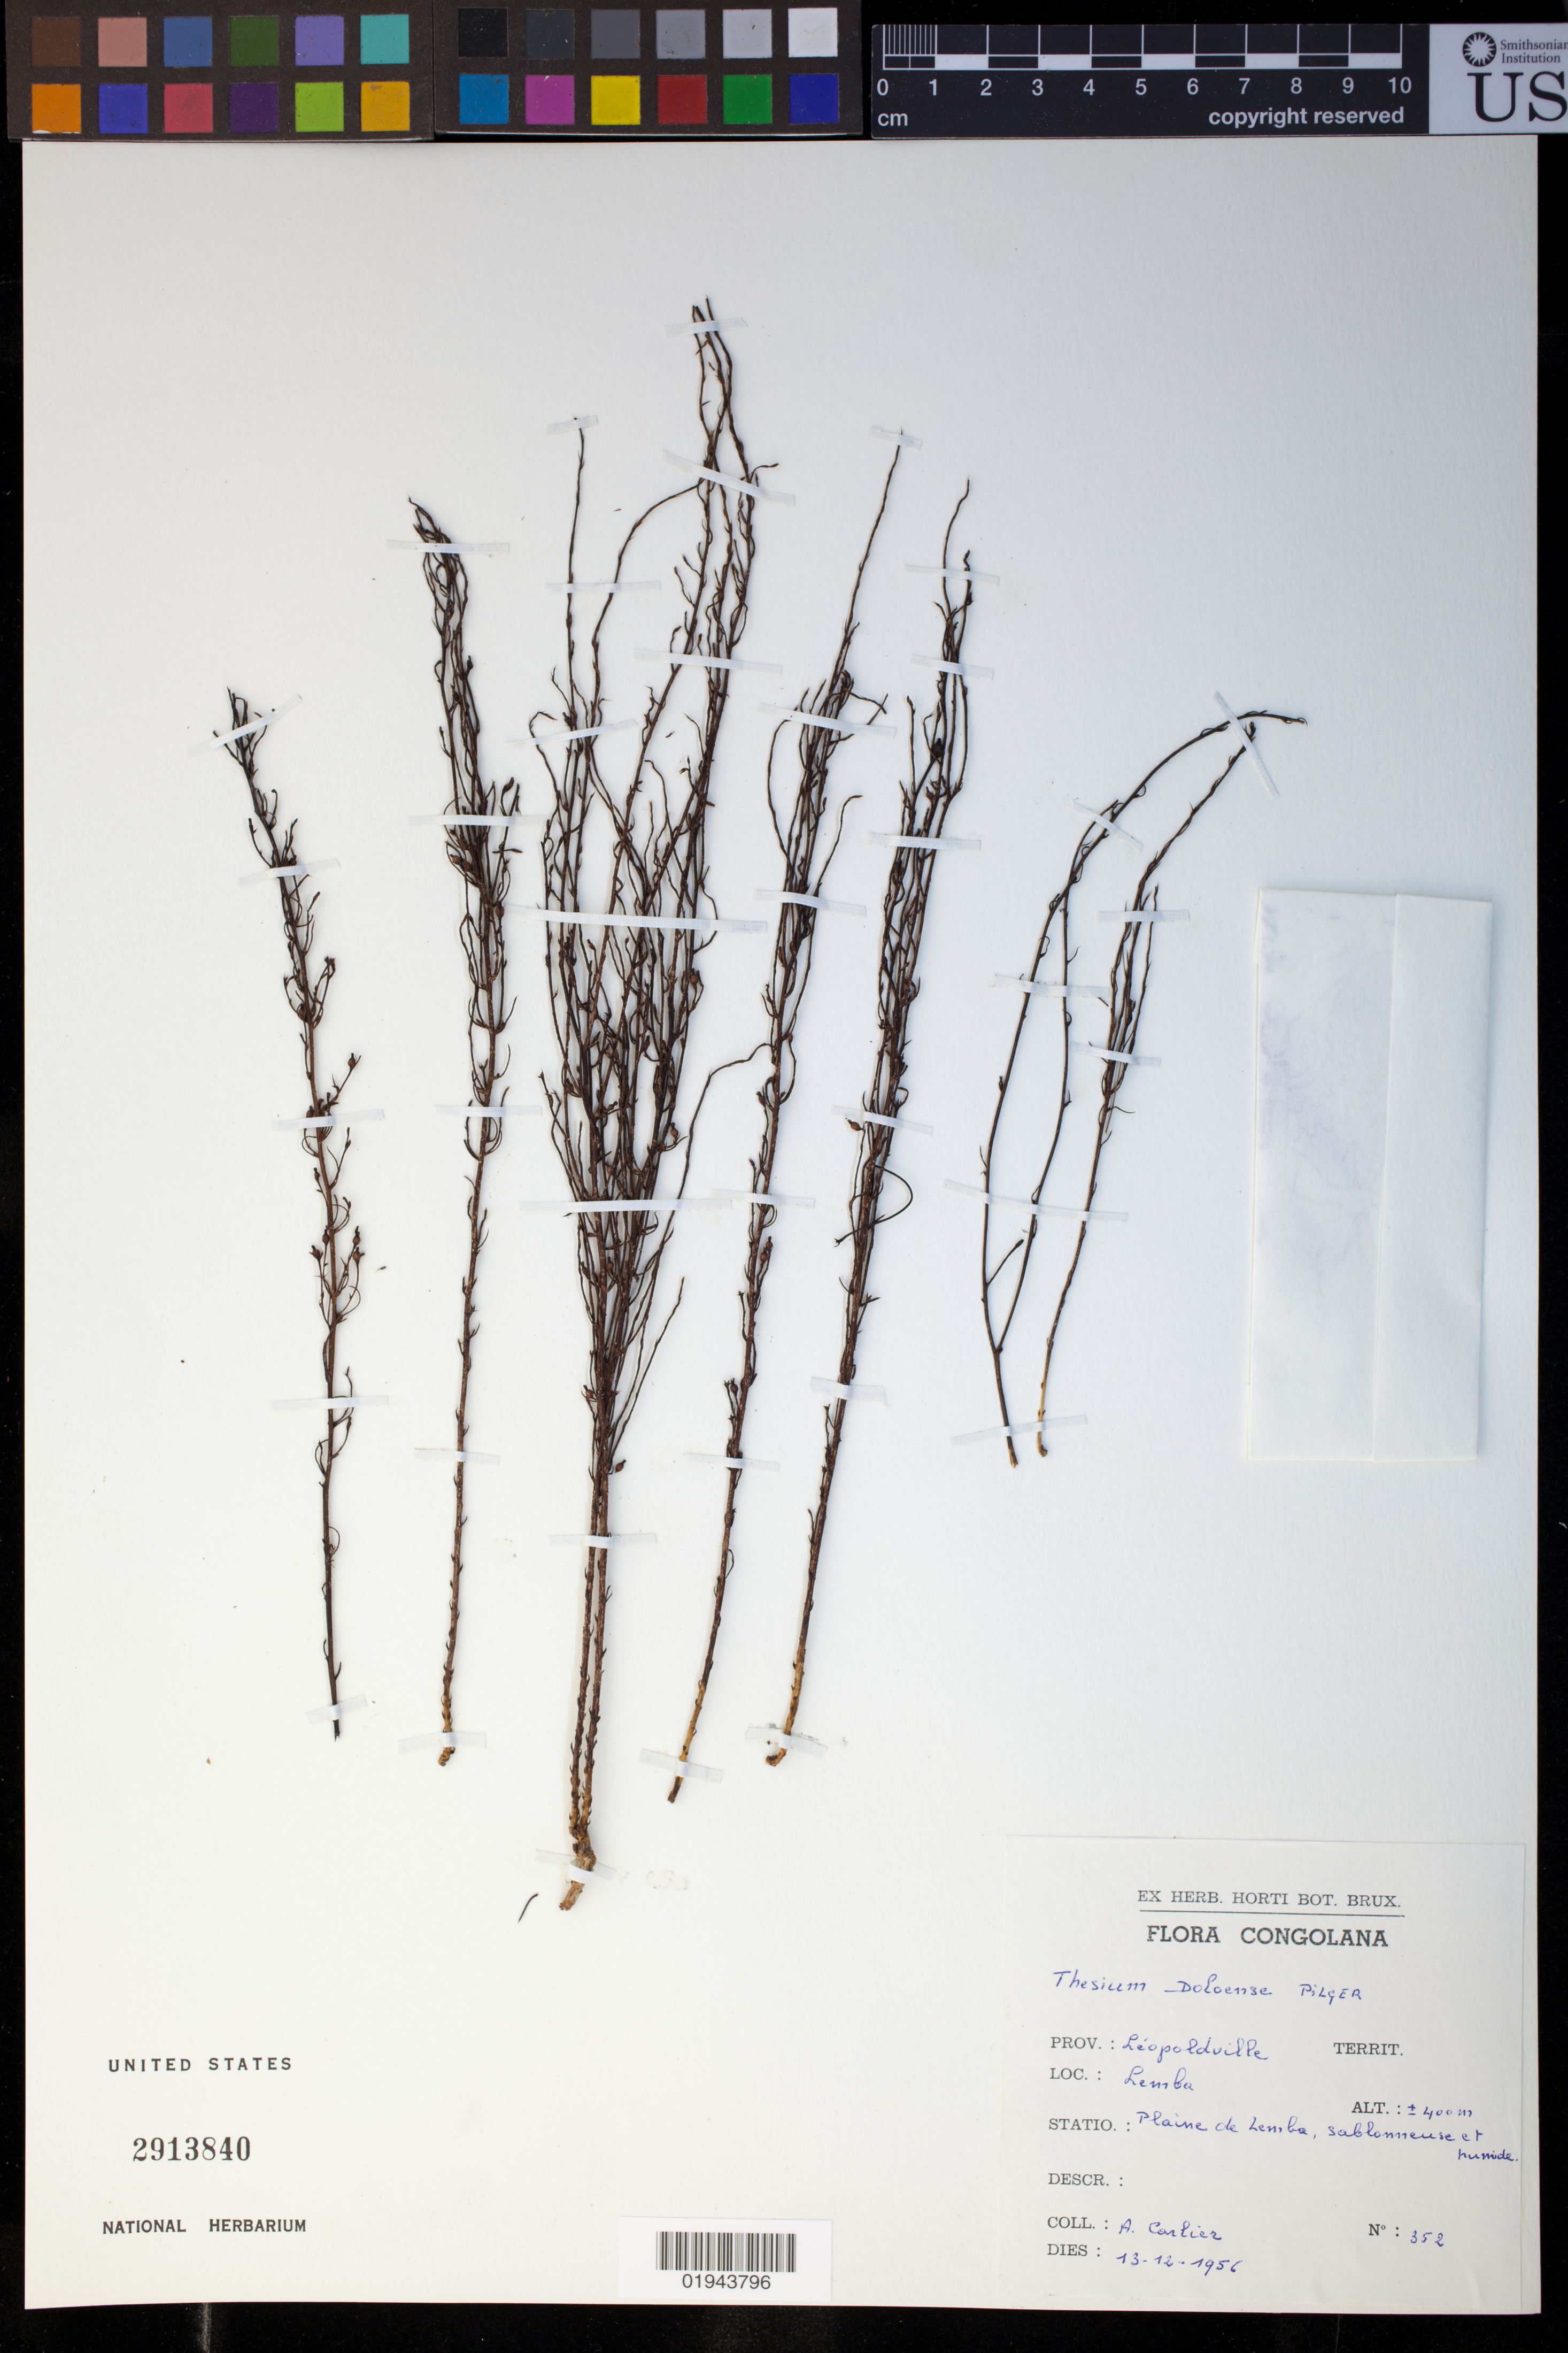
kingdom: Plantae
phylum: Tracheophyta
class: Magnoliopsida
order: Santalales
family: Thesiaceae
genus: Thesium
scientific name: Thesium doloense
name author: Pilg.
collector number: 352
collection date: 1956-12-13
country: Congo, Democratic Republic of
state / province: Kinshasa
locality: Prov. Leopoldville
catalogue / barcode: US 2913840